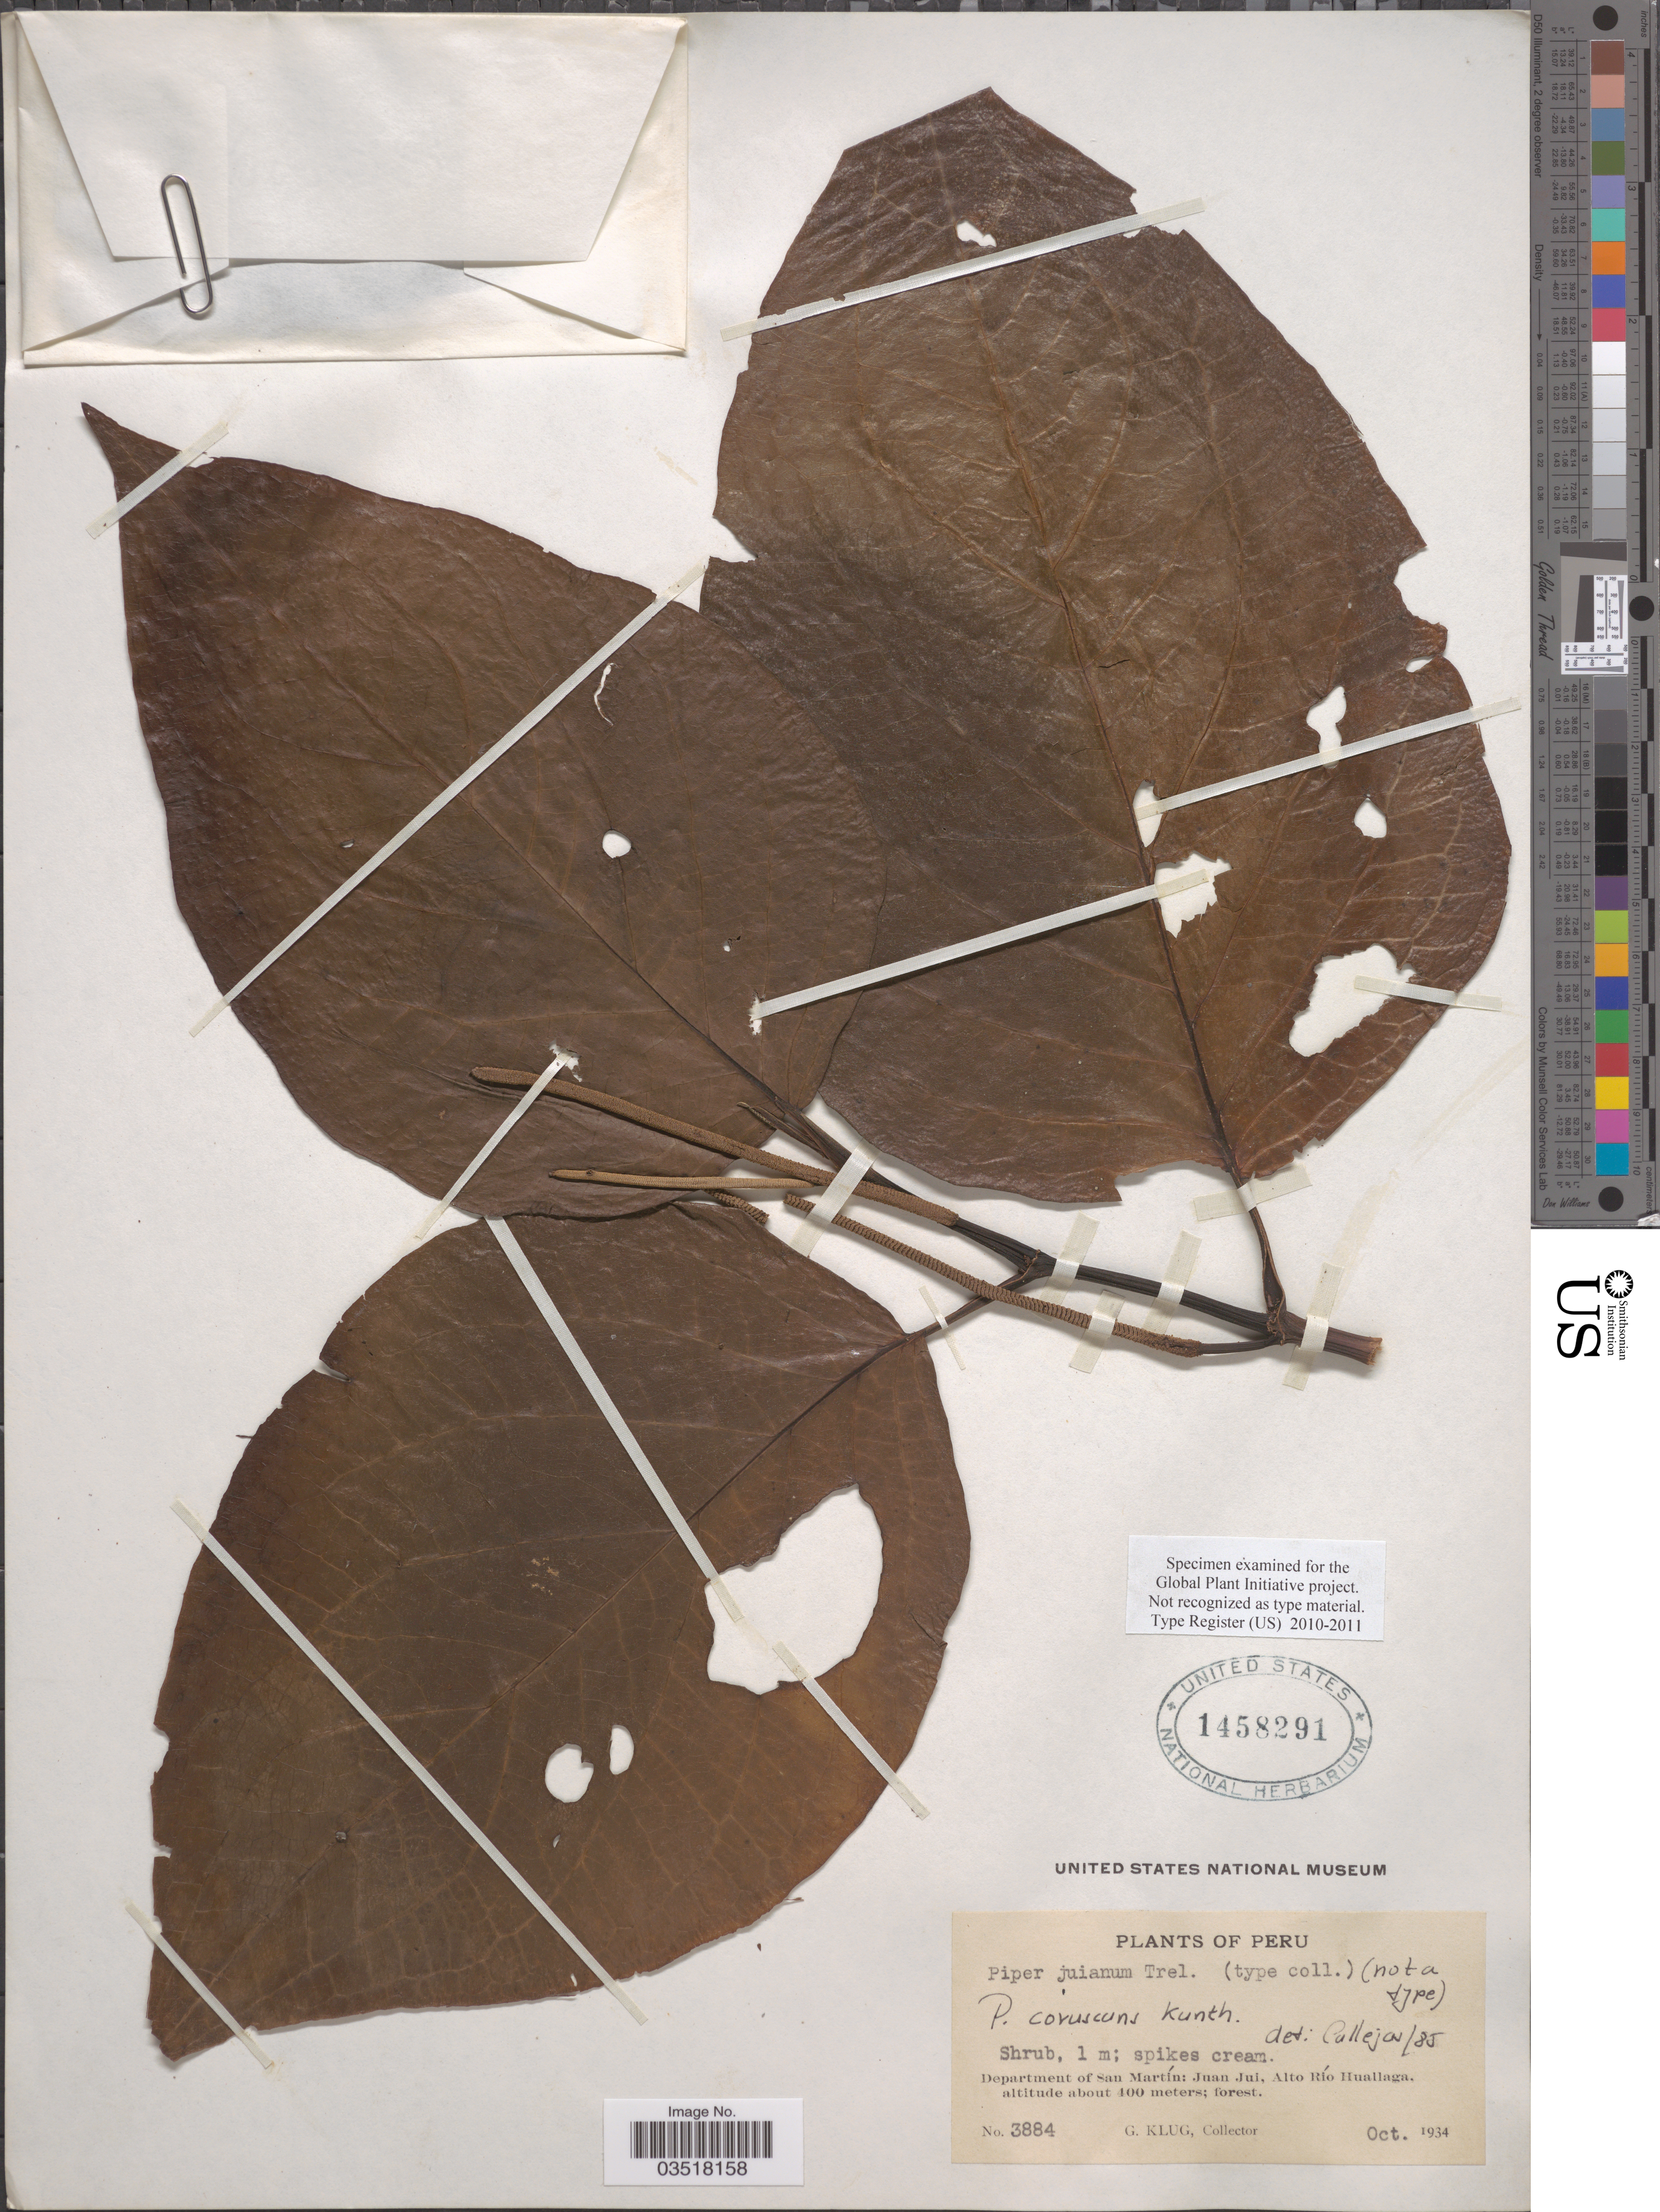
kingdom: Plantae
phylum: Tracheophyta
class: Magnoliopsida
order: Piperales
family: Piperaceae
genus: Piper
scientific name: Piper coruscans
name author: Kunth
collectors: G. Klug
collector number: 3884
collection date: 1934-10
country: Peru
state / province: San Martín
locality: Department of San Martín: Juan Jui, Alto Río Huallaga.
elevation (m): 400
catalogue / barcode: US 1458291